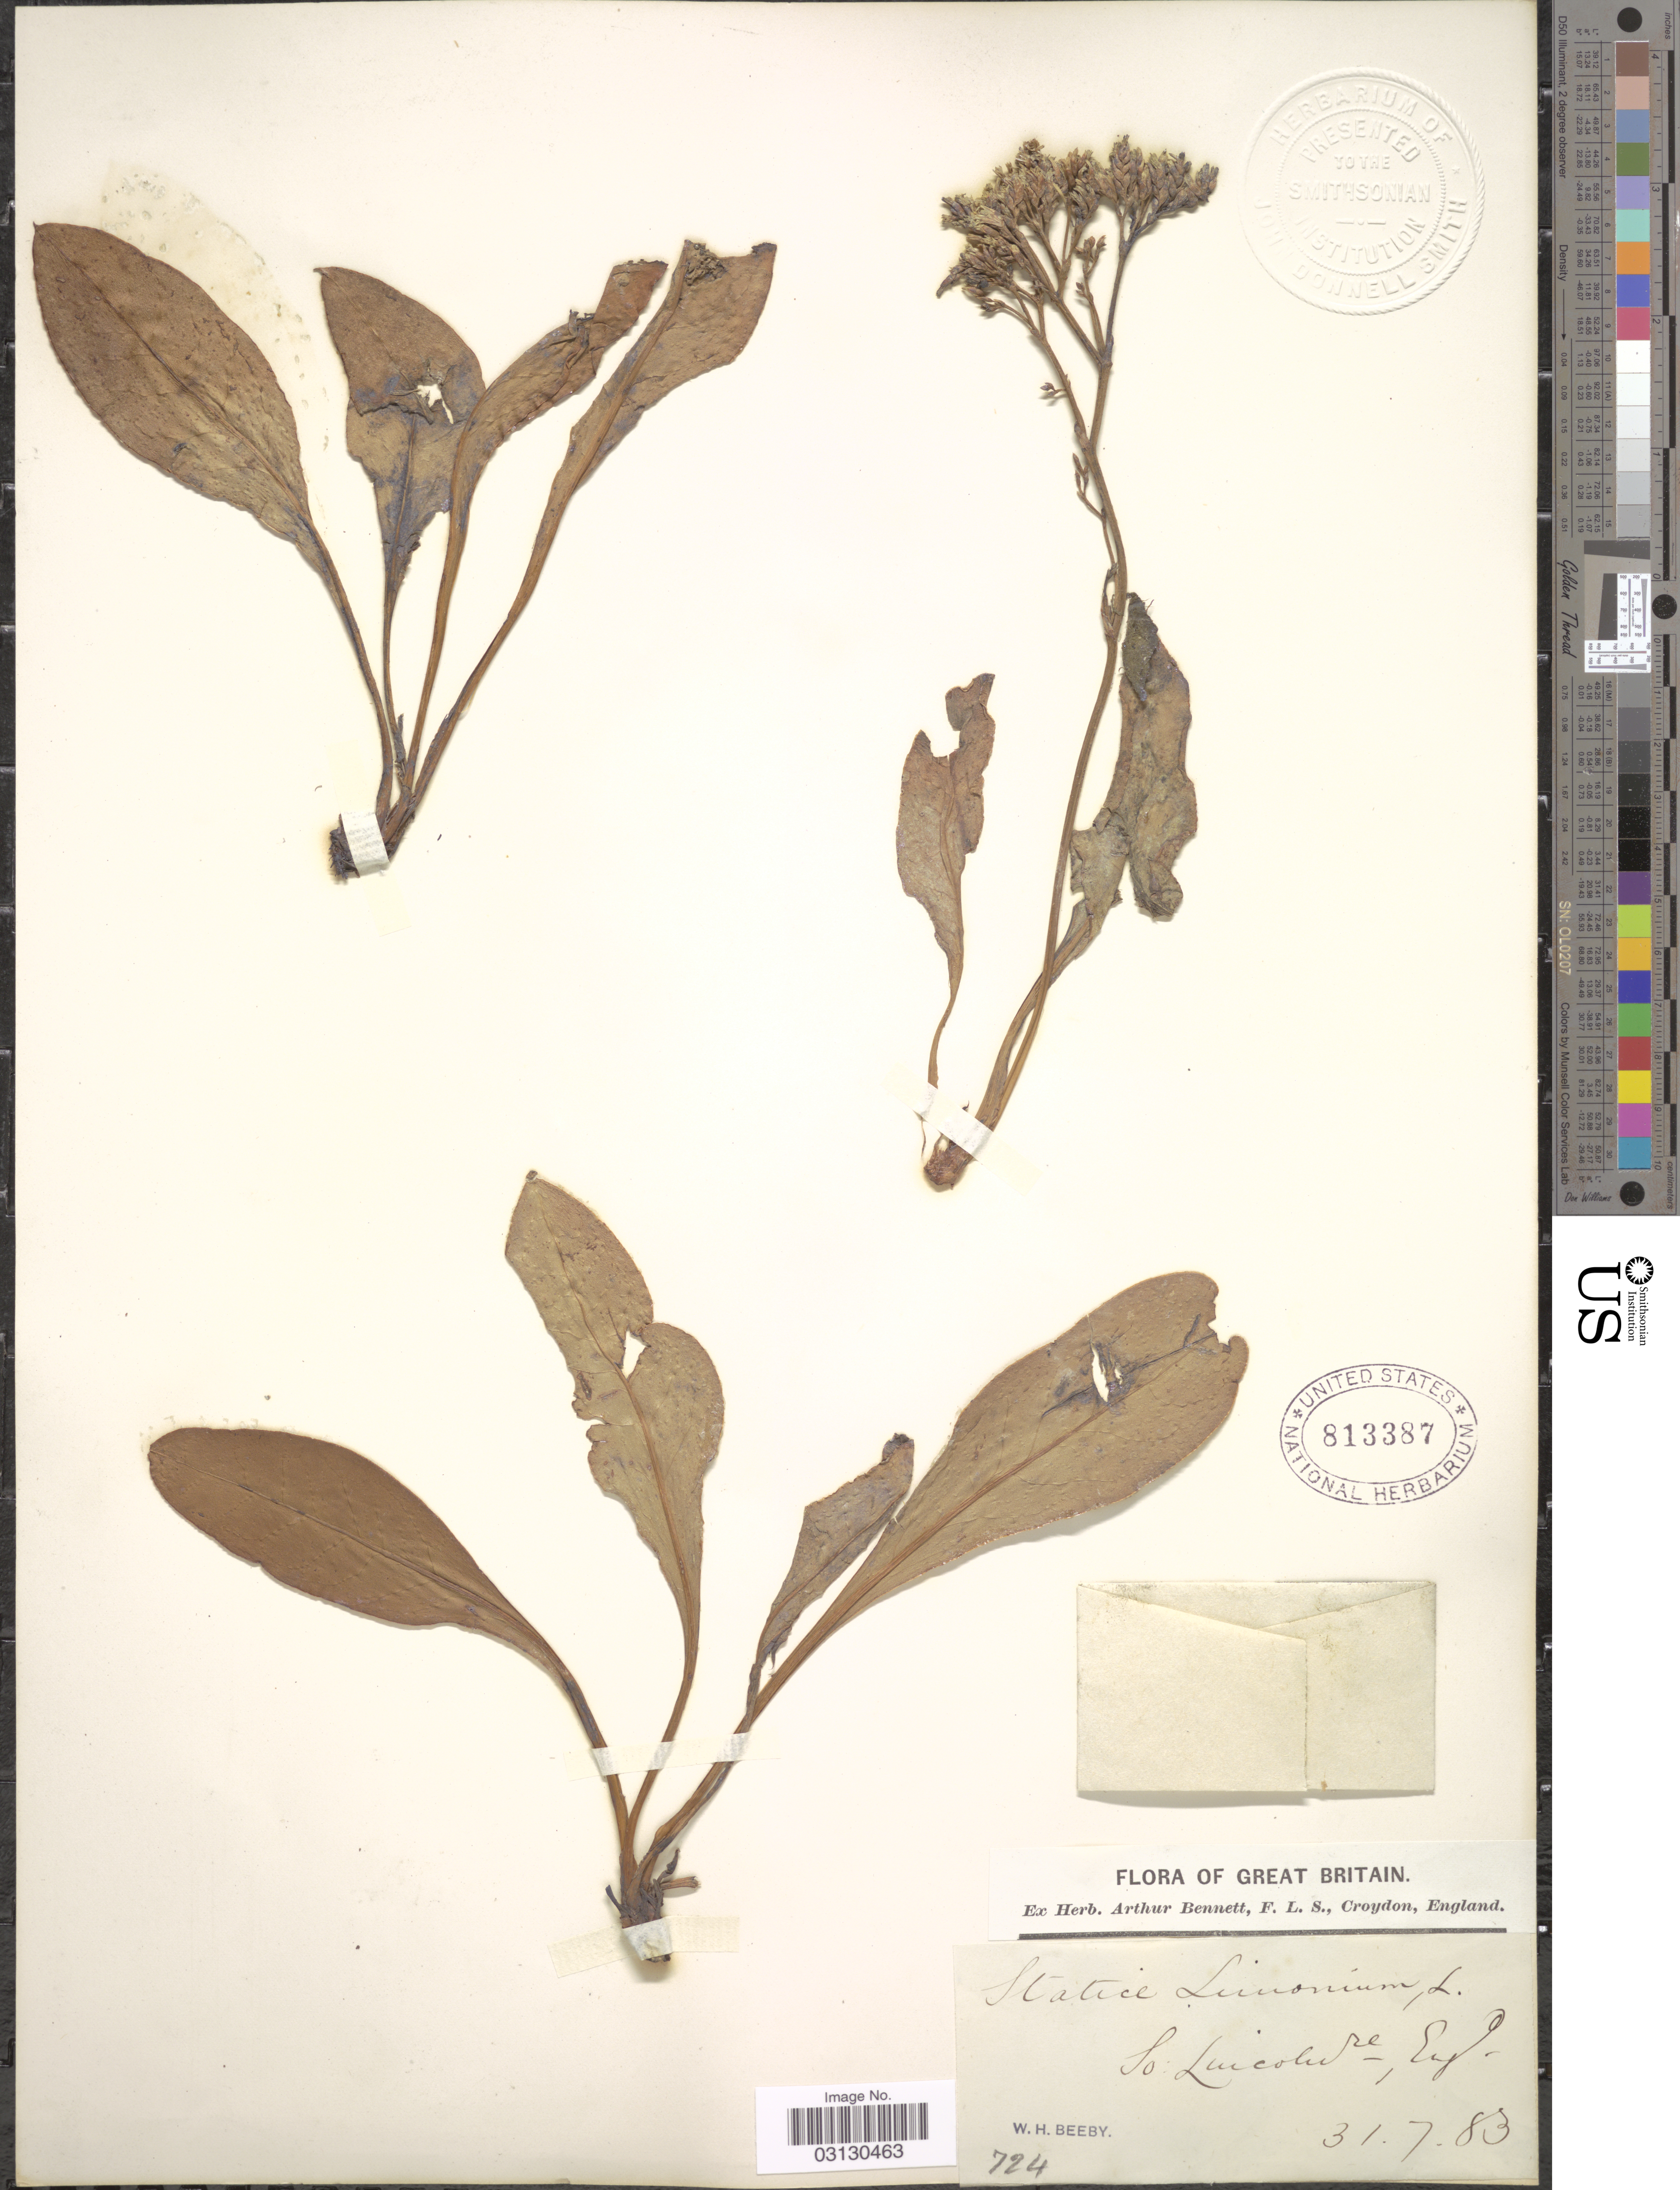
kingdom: Plantae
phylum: Tracheophyta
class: Magnoliopsida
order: Caryophyllales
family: Plumbaginaceae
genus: Limonium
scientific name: Limonium limonium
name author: (L.) A.Lyons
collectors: W. Beeby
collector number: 724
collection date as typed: Transcribed d/m/y: 31/7/83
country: United Kingdom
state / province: England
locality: So: Lincolnre, Eng.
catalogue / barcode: US 813387